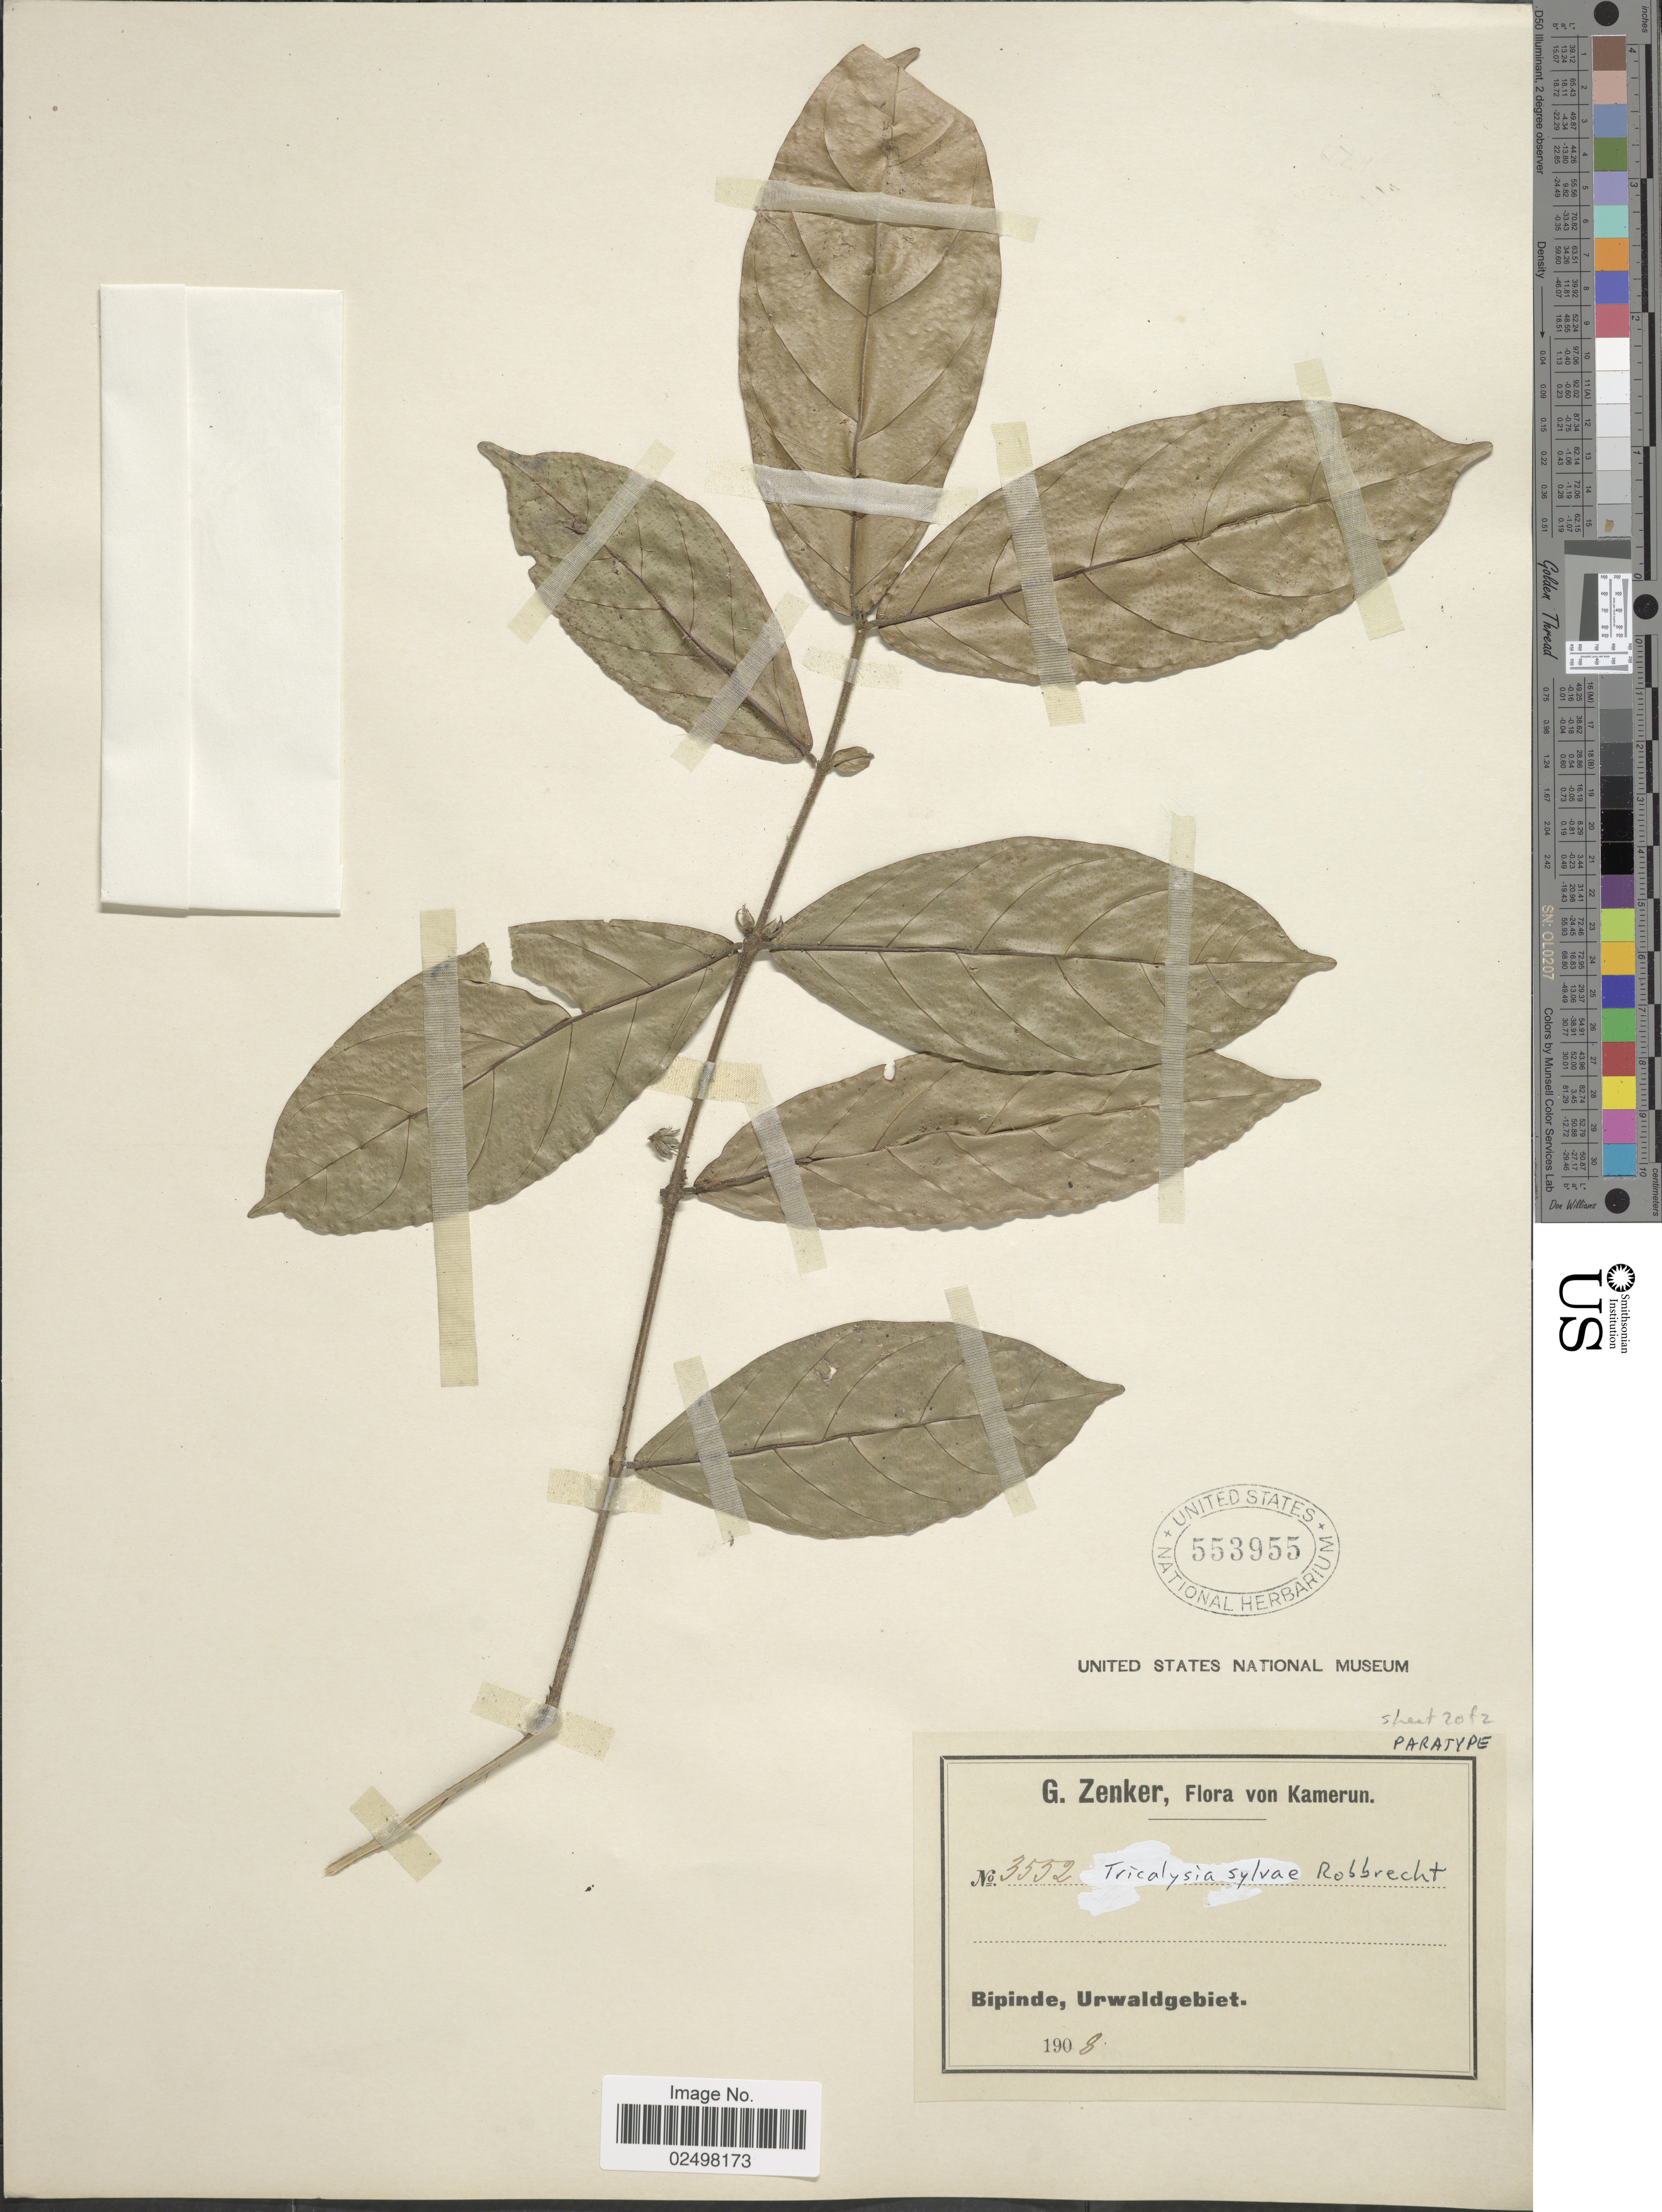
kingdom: Plantae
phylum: Tracheophyta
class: Magnoliopsida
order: Gentianales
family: Rubiaceae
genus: Tricalysia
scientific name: Tricalysia sylvae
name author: Robbr.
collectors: G. A. Zenker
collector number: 3552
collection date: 1908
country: Cameroon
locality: Kamerun, Bipinde, Urwaldgebiet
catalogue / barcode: US 553955